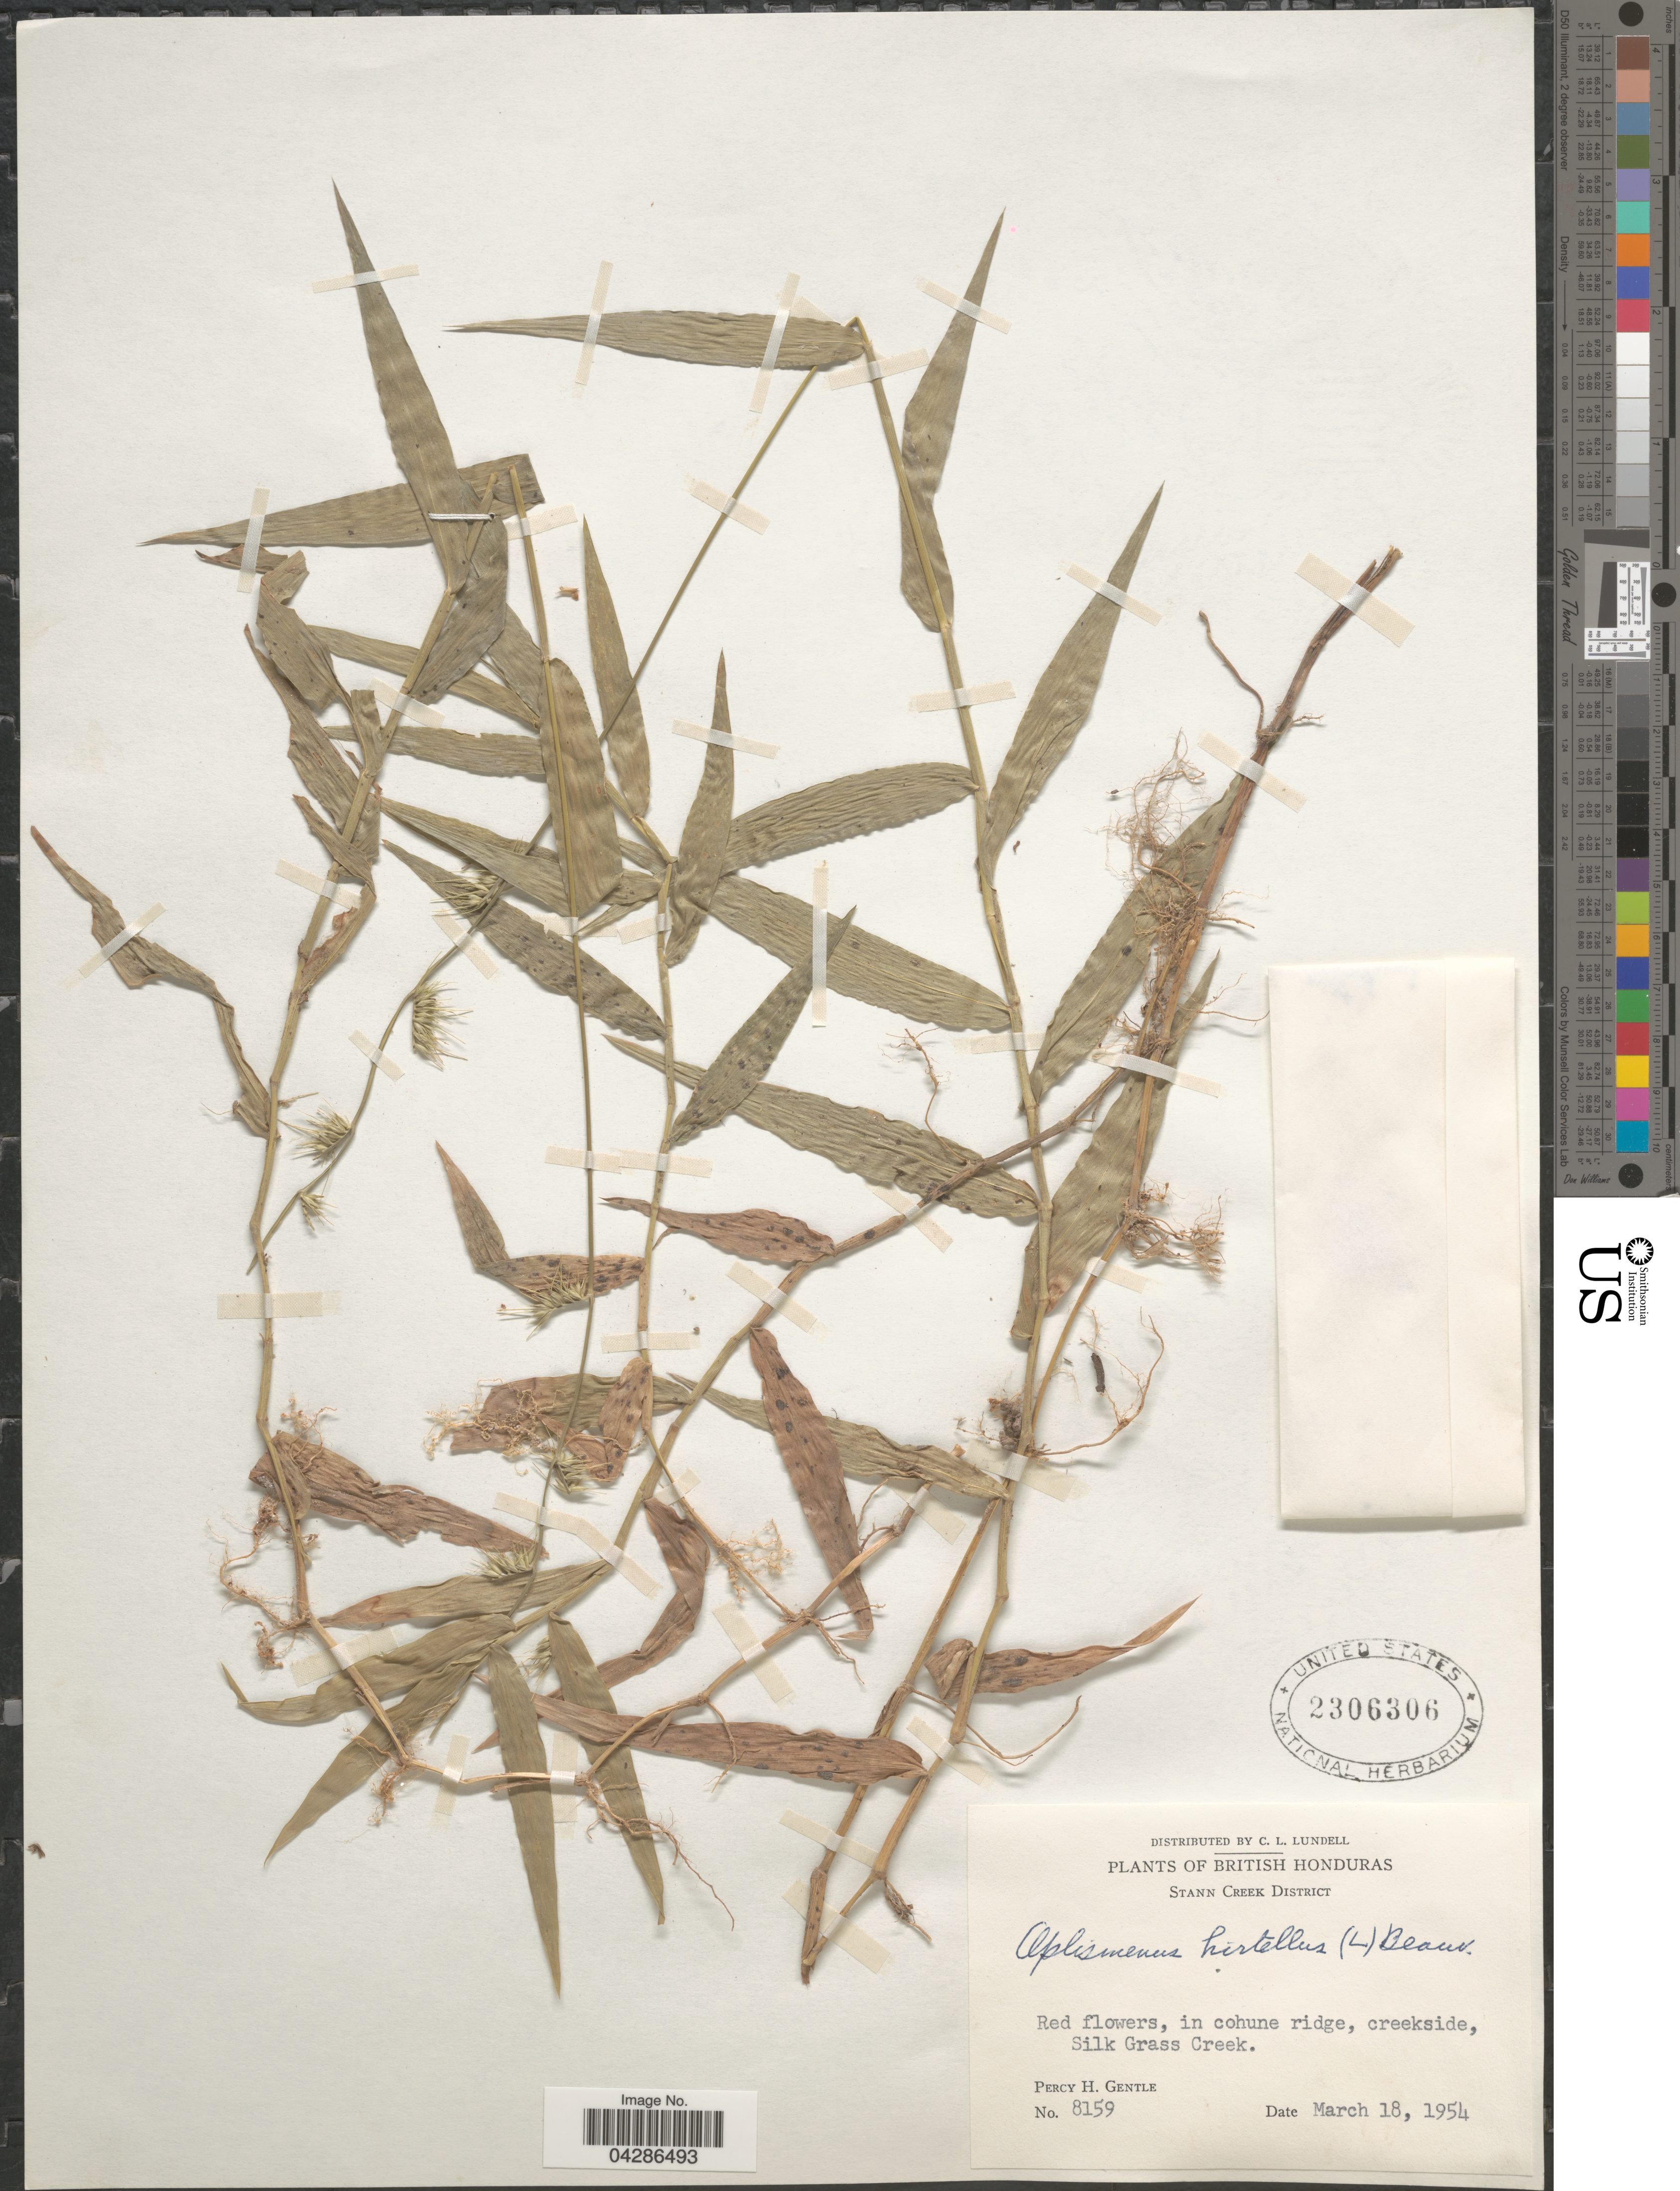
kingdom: Plantae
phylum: Tracheophyta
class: Liliopsida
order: Poales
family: Poaceae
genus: Oplismenus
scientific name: Oplismenus hirtellus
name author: (L.) P. Beauv.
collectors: P. H. Gentle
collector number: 8159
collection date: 1954-03-18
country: Belize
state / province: Stann Creek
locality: British Honduras. Stann Creek District. Red flowers, in cohune ridge, creekside, Silk Grass Creek.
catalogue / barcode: US 2306306